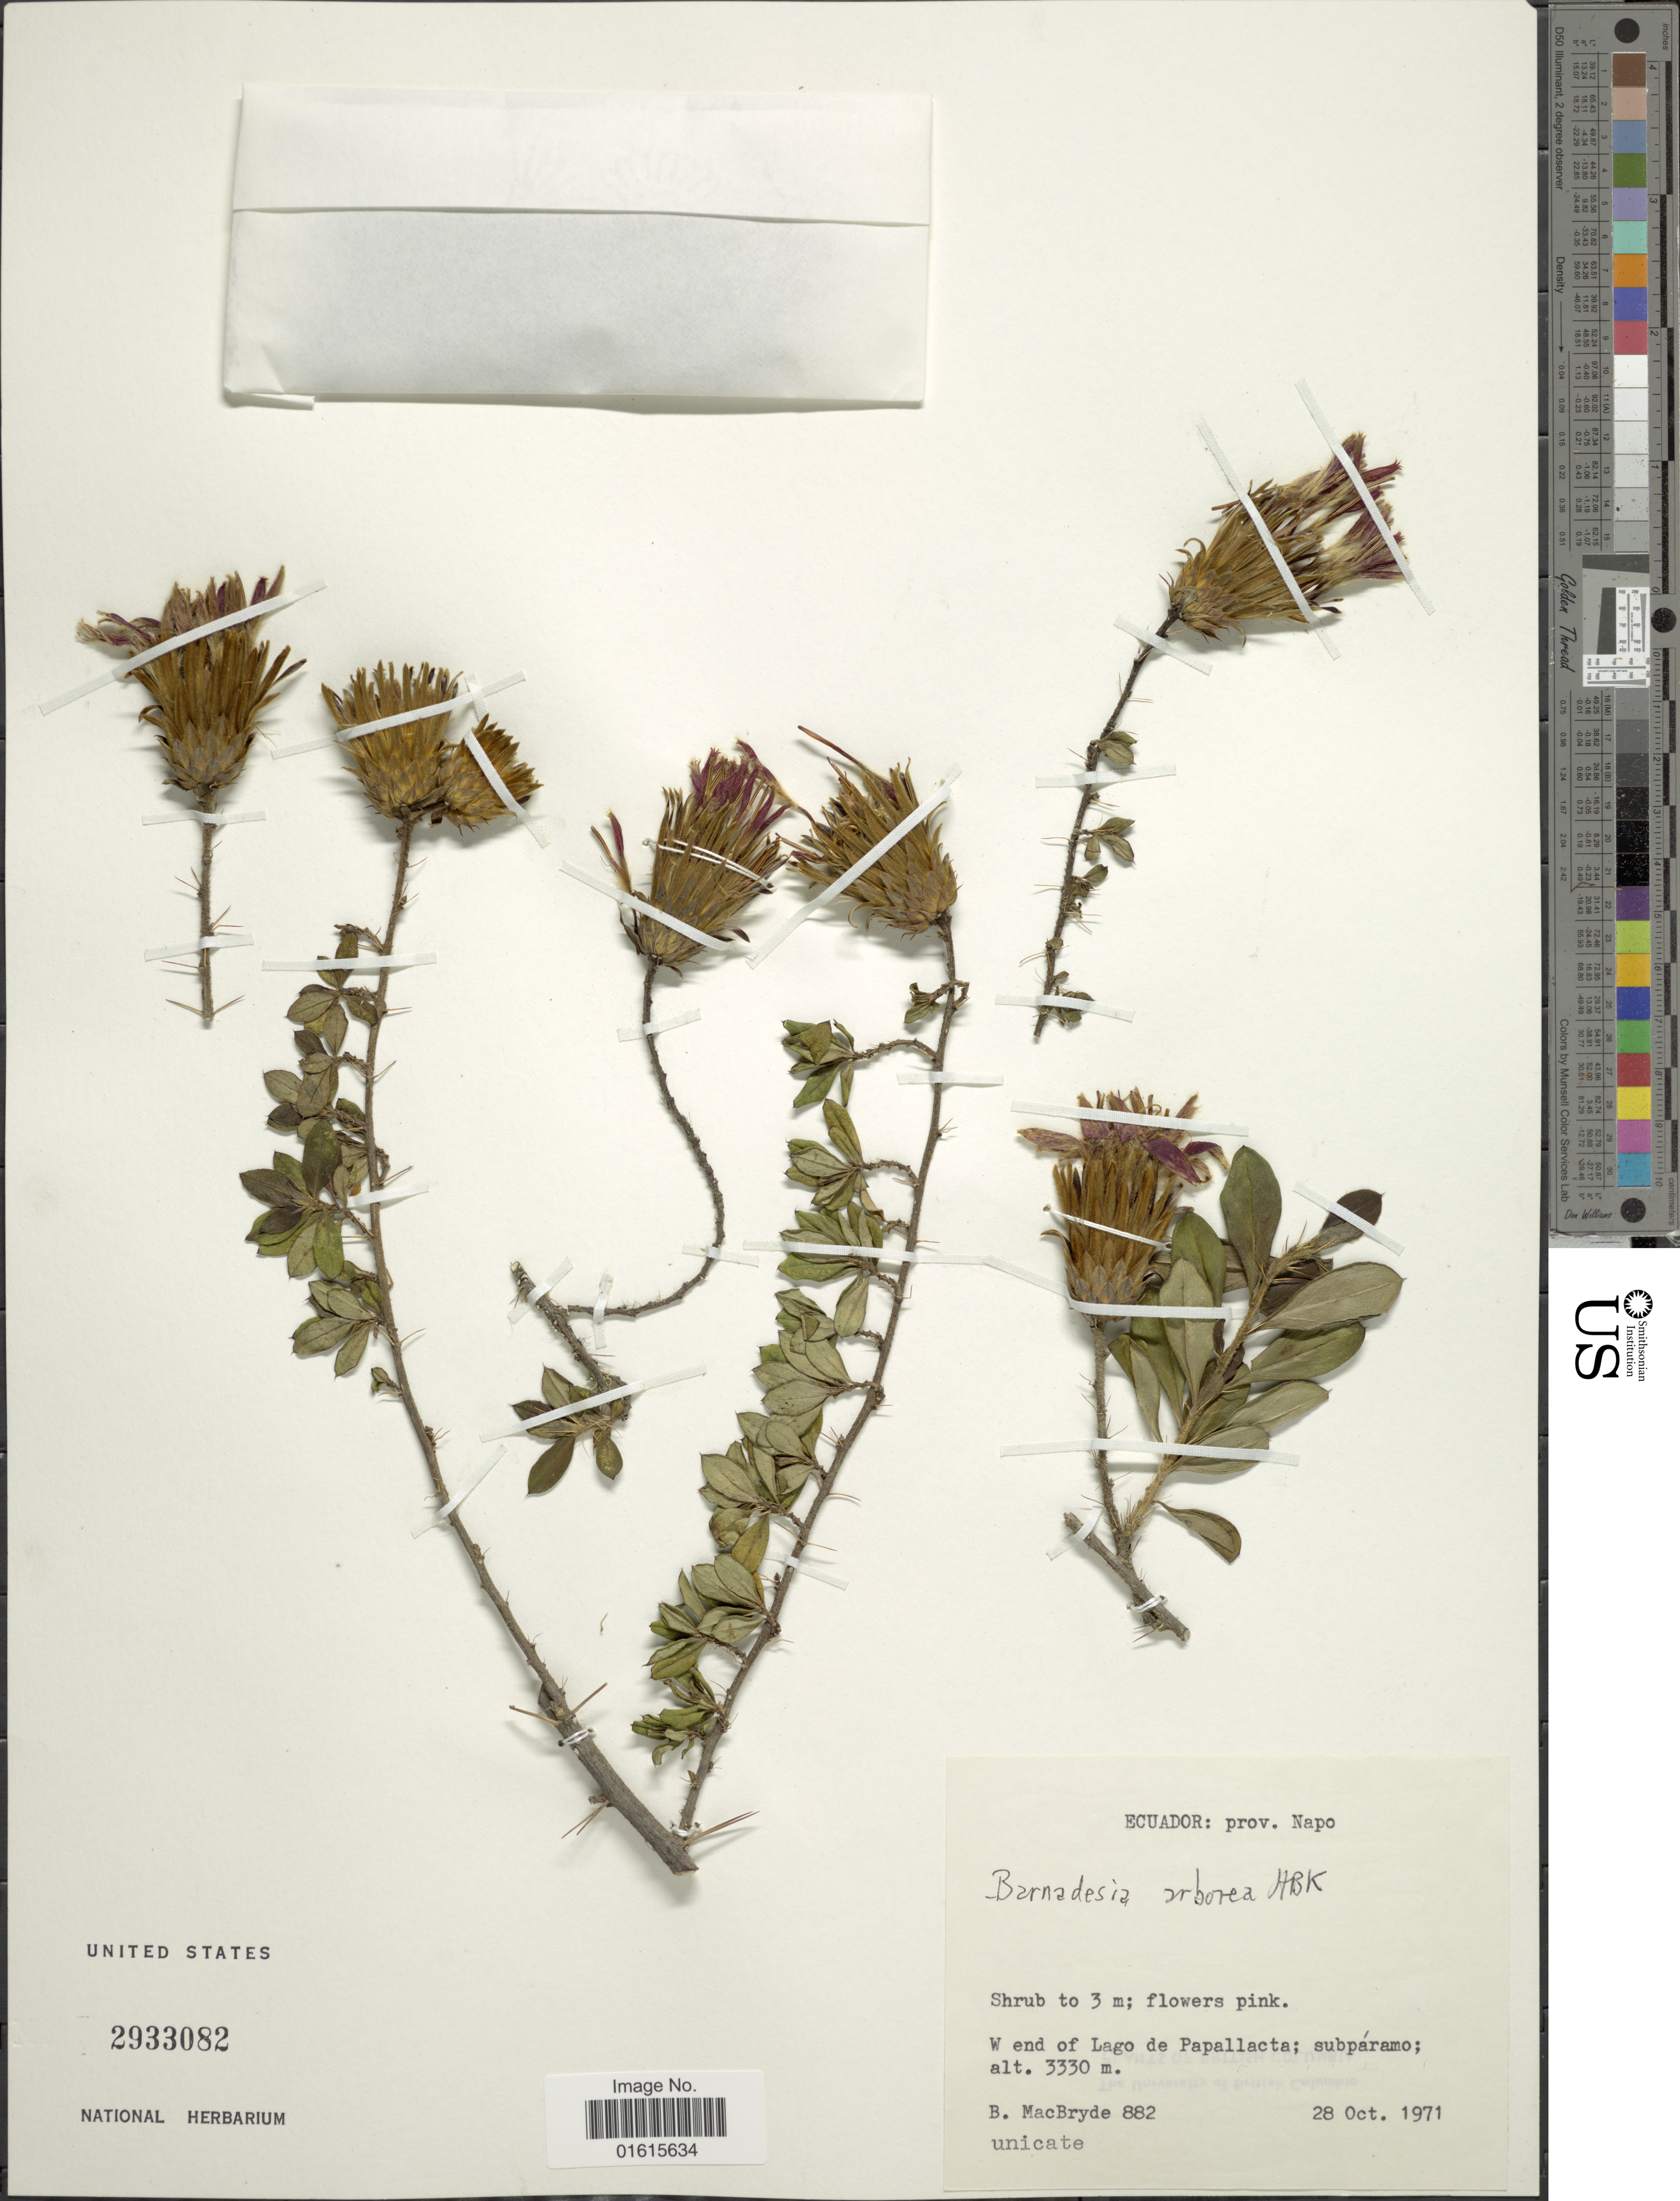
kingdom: Plantae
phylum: Tracheophyta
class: Magnoliopsida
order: Asterales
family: Asteraceae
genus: Barnadesia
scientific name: Barnadesia arborea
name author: Kunth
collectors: B. MacBryde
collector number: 882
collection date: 1971-10-28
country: Ecuador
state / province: Napo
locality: W end of Lago de Papallacta; subpramo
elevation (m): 3330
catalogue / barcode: US 2933082